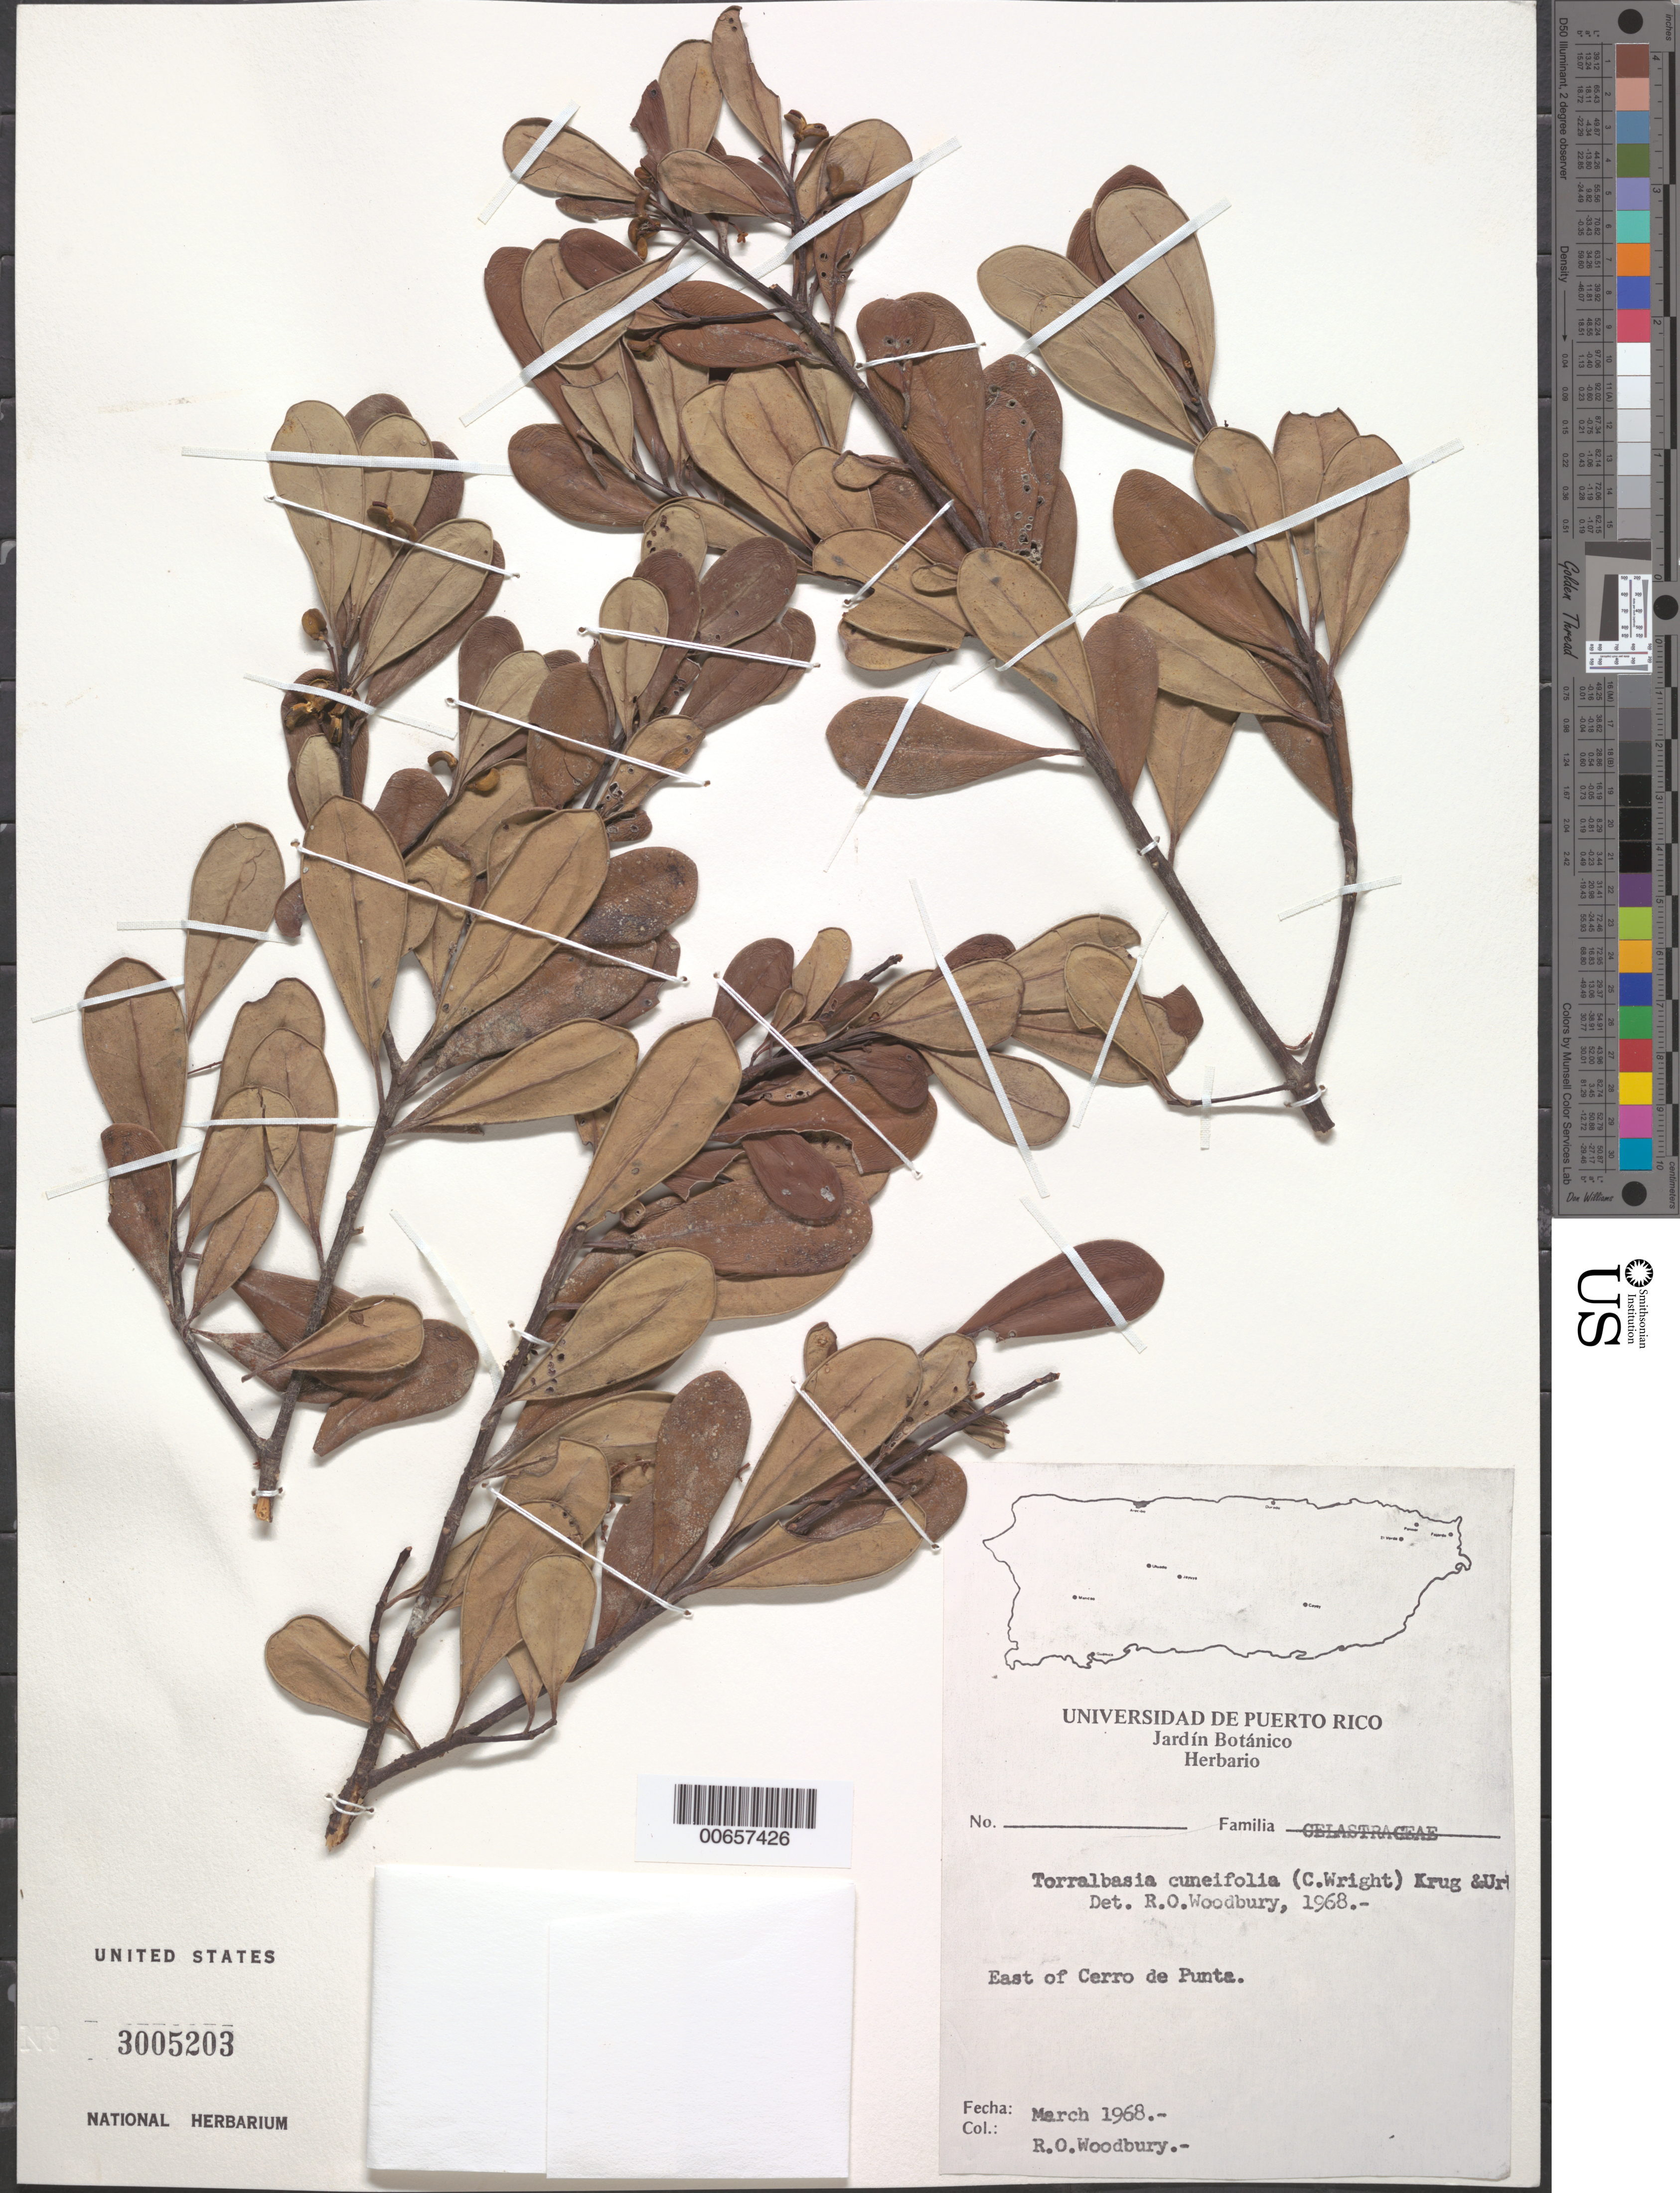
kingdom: Plantae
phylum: Tracheophyta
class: Magnoliopsida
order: Celastrales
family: Celastraceae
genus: Torralbasia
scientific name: Torralbasia cuneifolia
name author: (C. Wright ex Griseb.) Krug & Urb.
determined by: Woodbury, R. O.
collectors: R. O. Woodbury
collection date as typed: Mar 1968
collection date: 1968-03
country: Puerto Rico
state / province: Jayuya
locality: Cerro de Punta, E of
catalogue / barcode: US 3005203